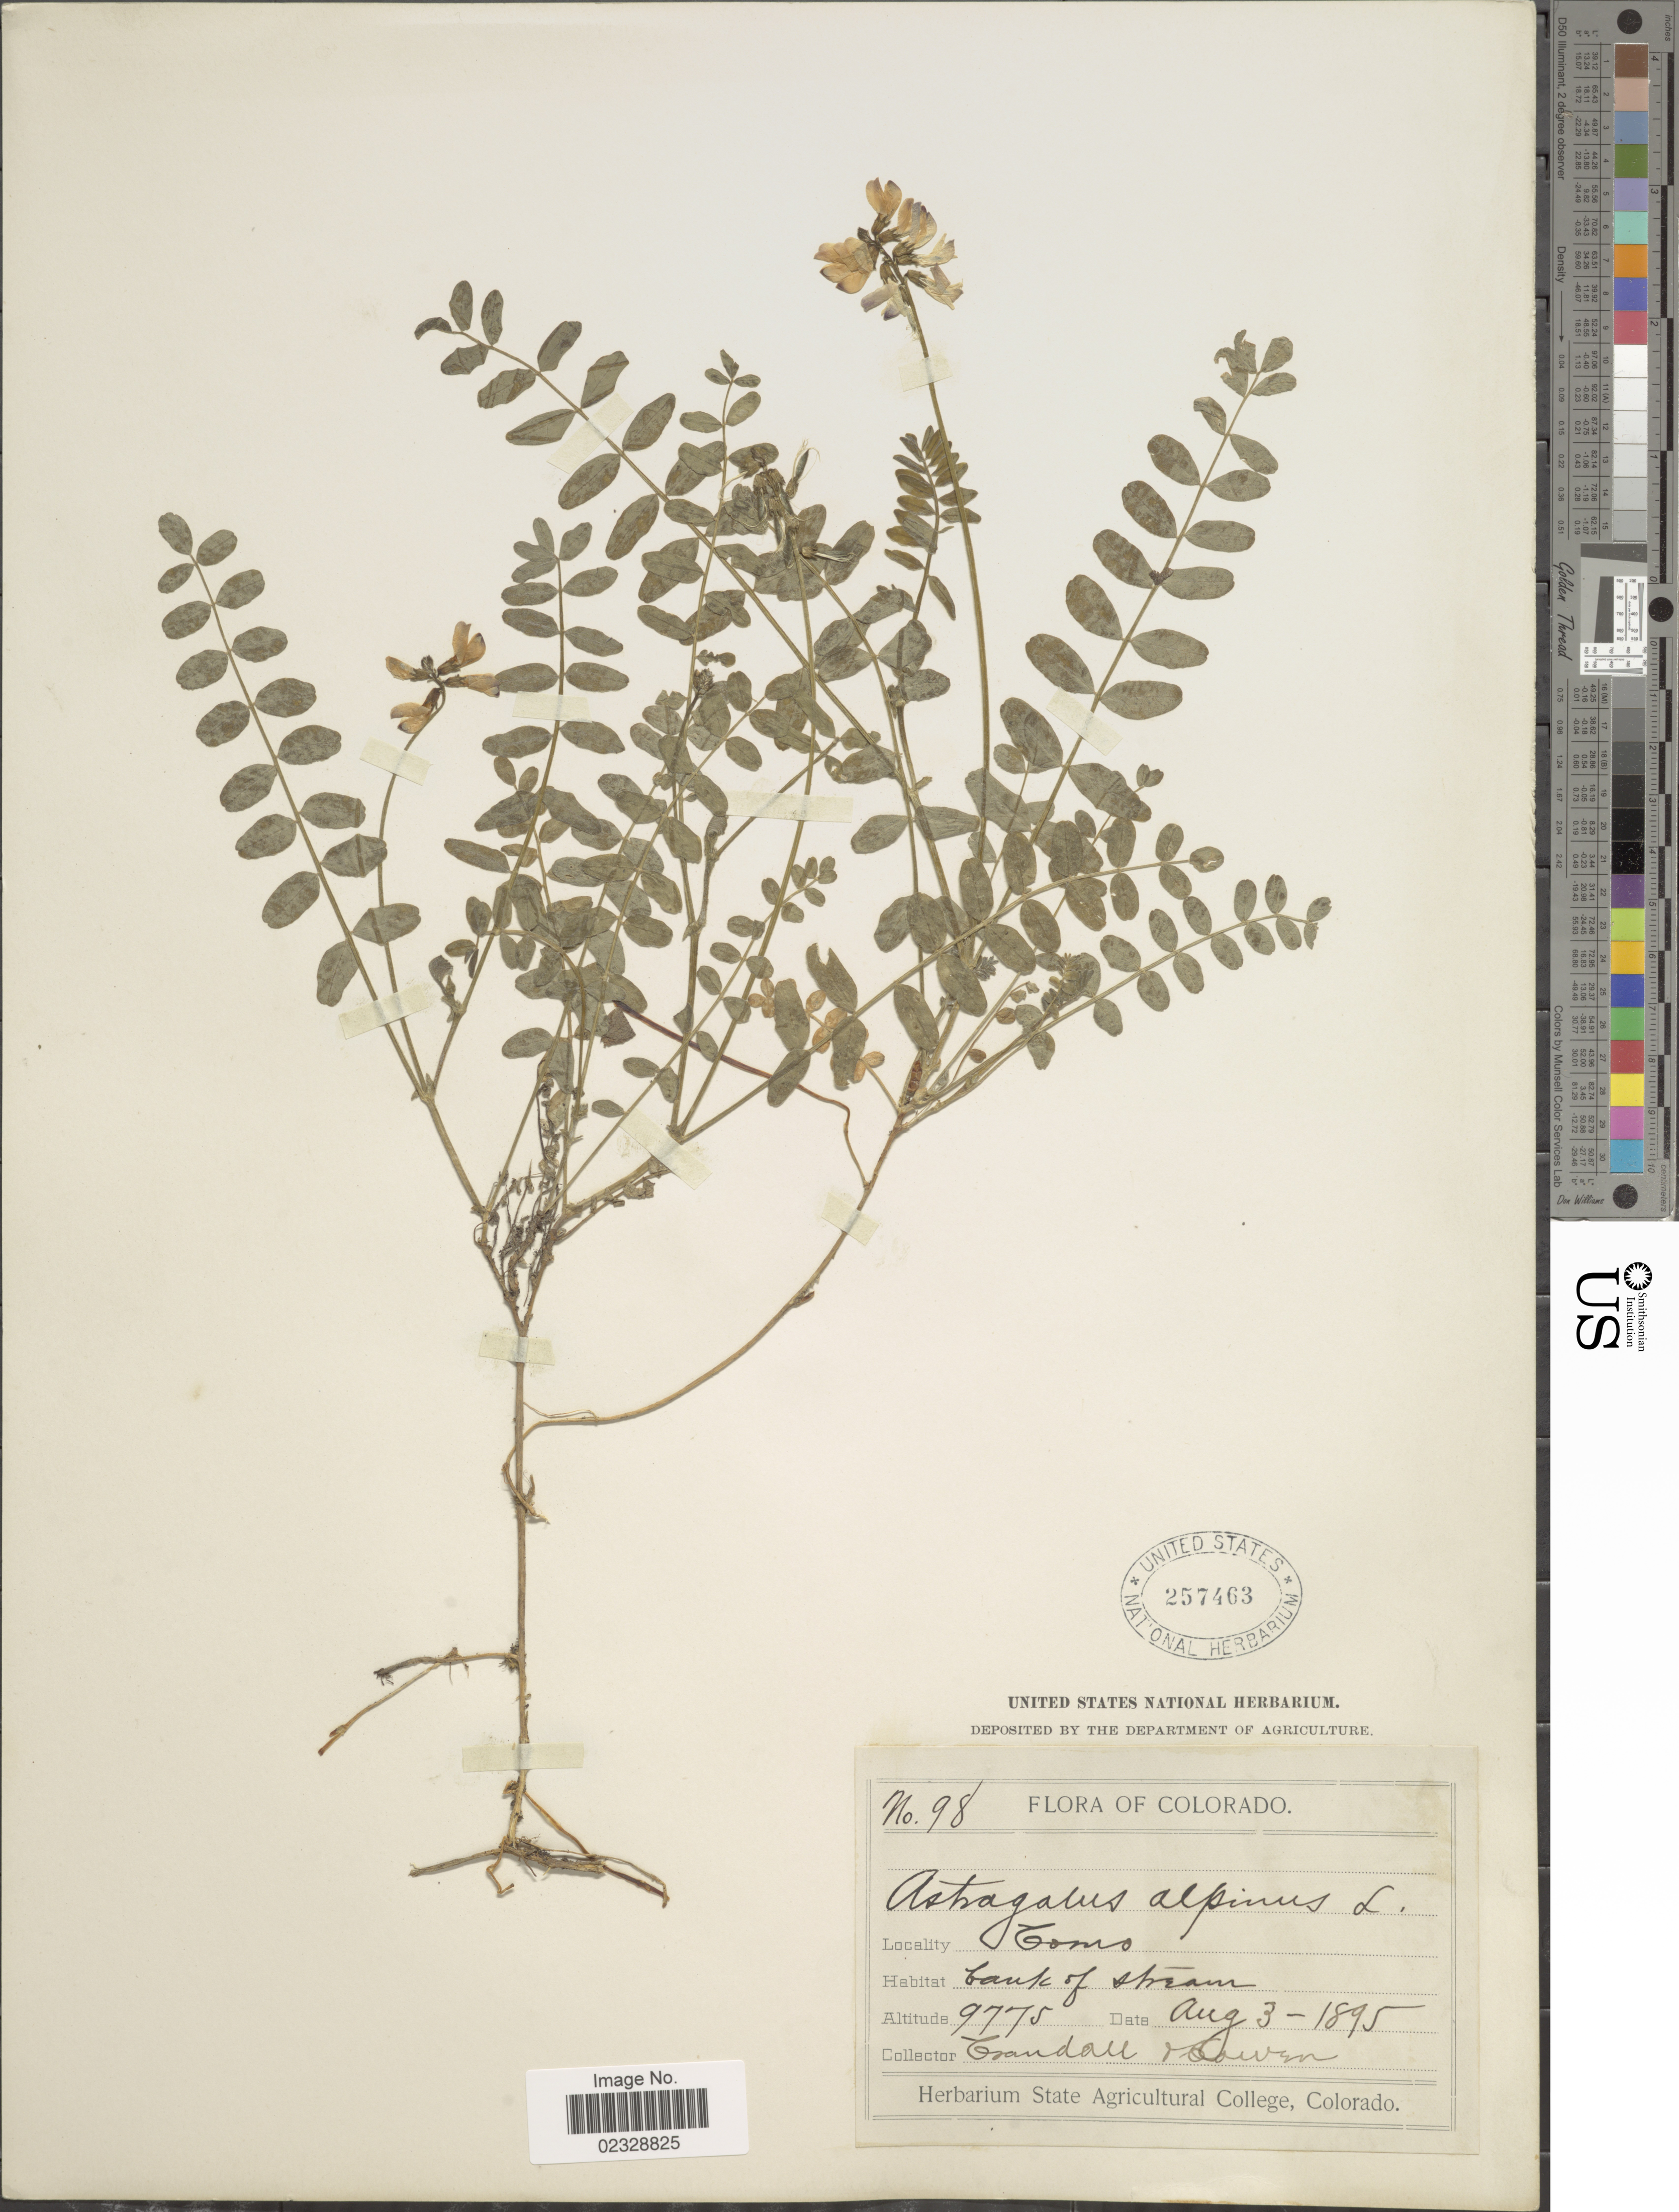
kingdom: Plantae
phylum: Tracheophyta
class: Magnoliopsida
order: Fabales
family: Fabaceae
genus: Astragalus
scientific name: Astragalus alpinus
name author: L.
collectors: -. Crandall & -. Cowen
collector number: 98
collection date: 1895-08-03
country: United States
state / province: Colorado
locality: Como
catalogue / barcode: US 257463